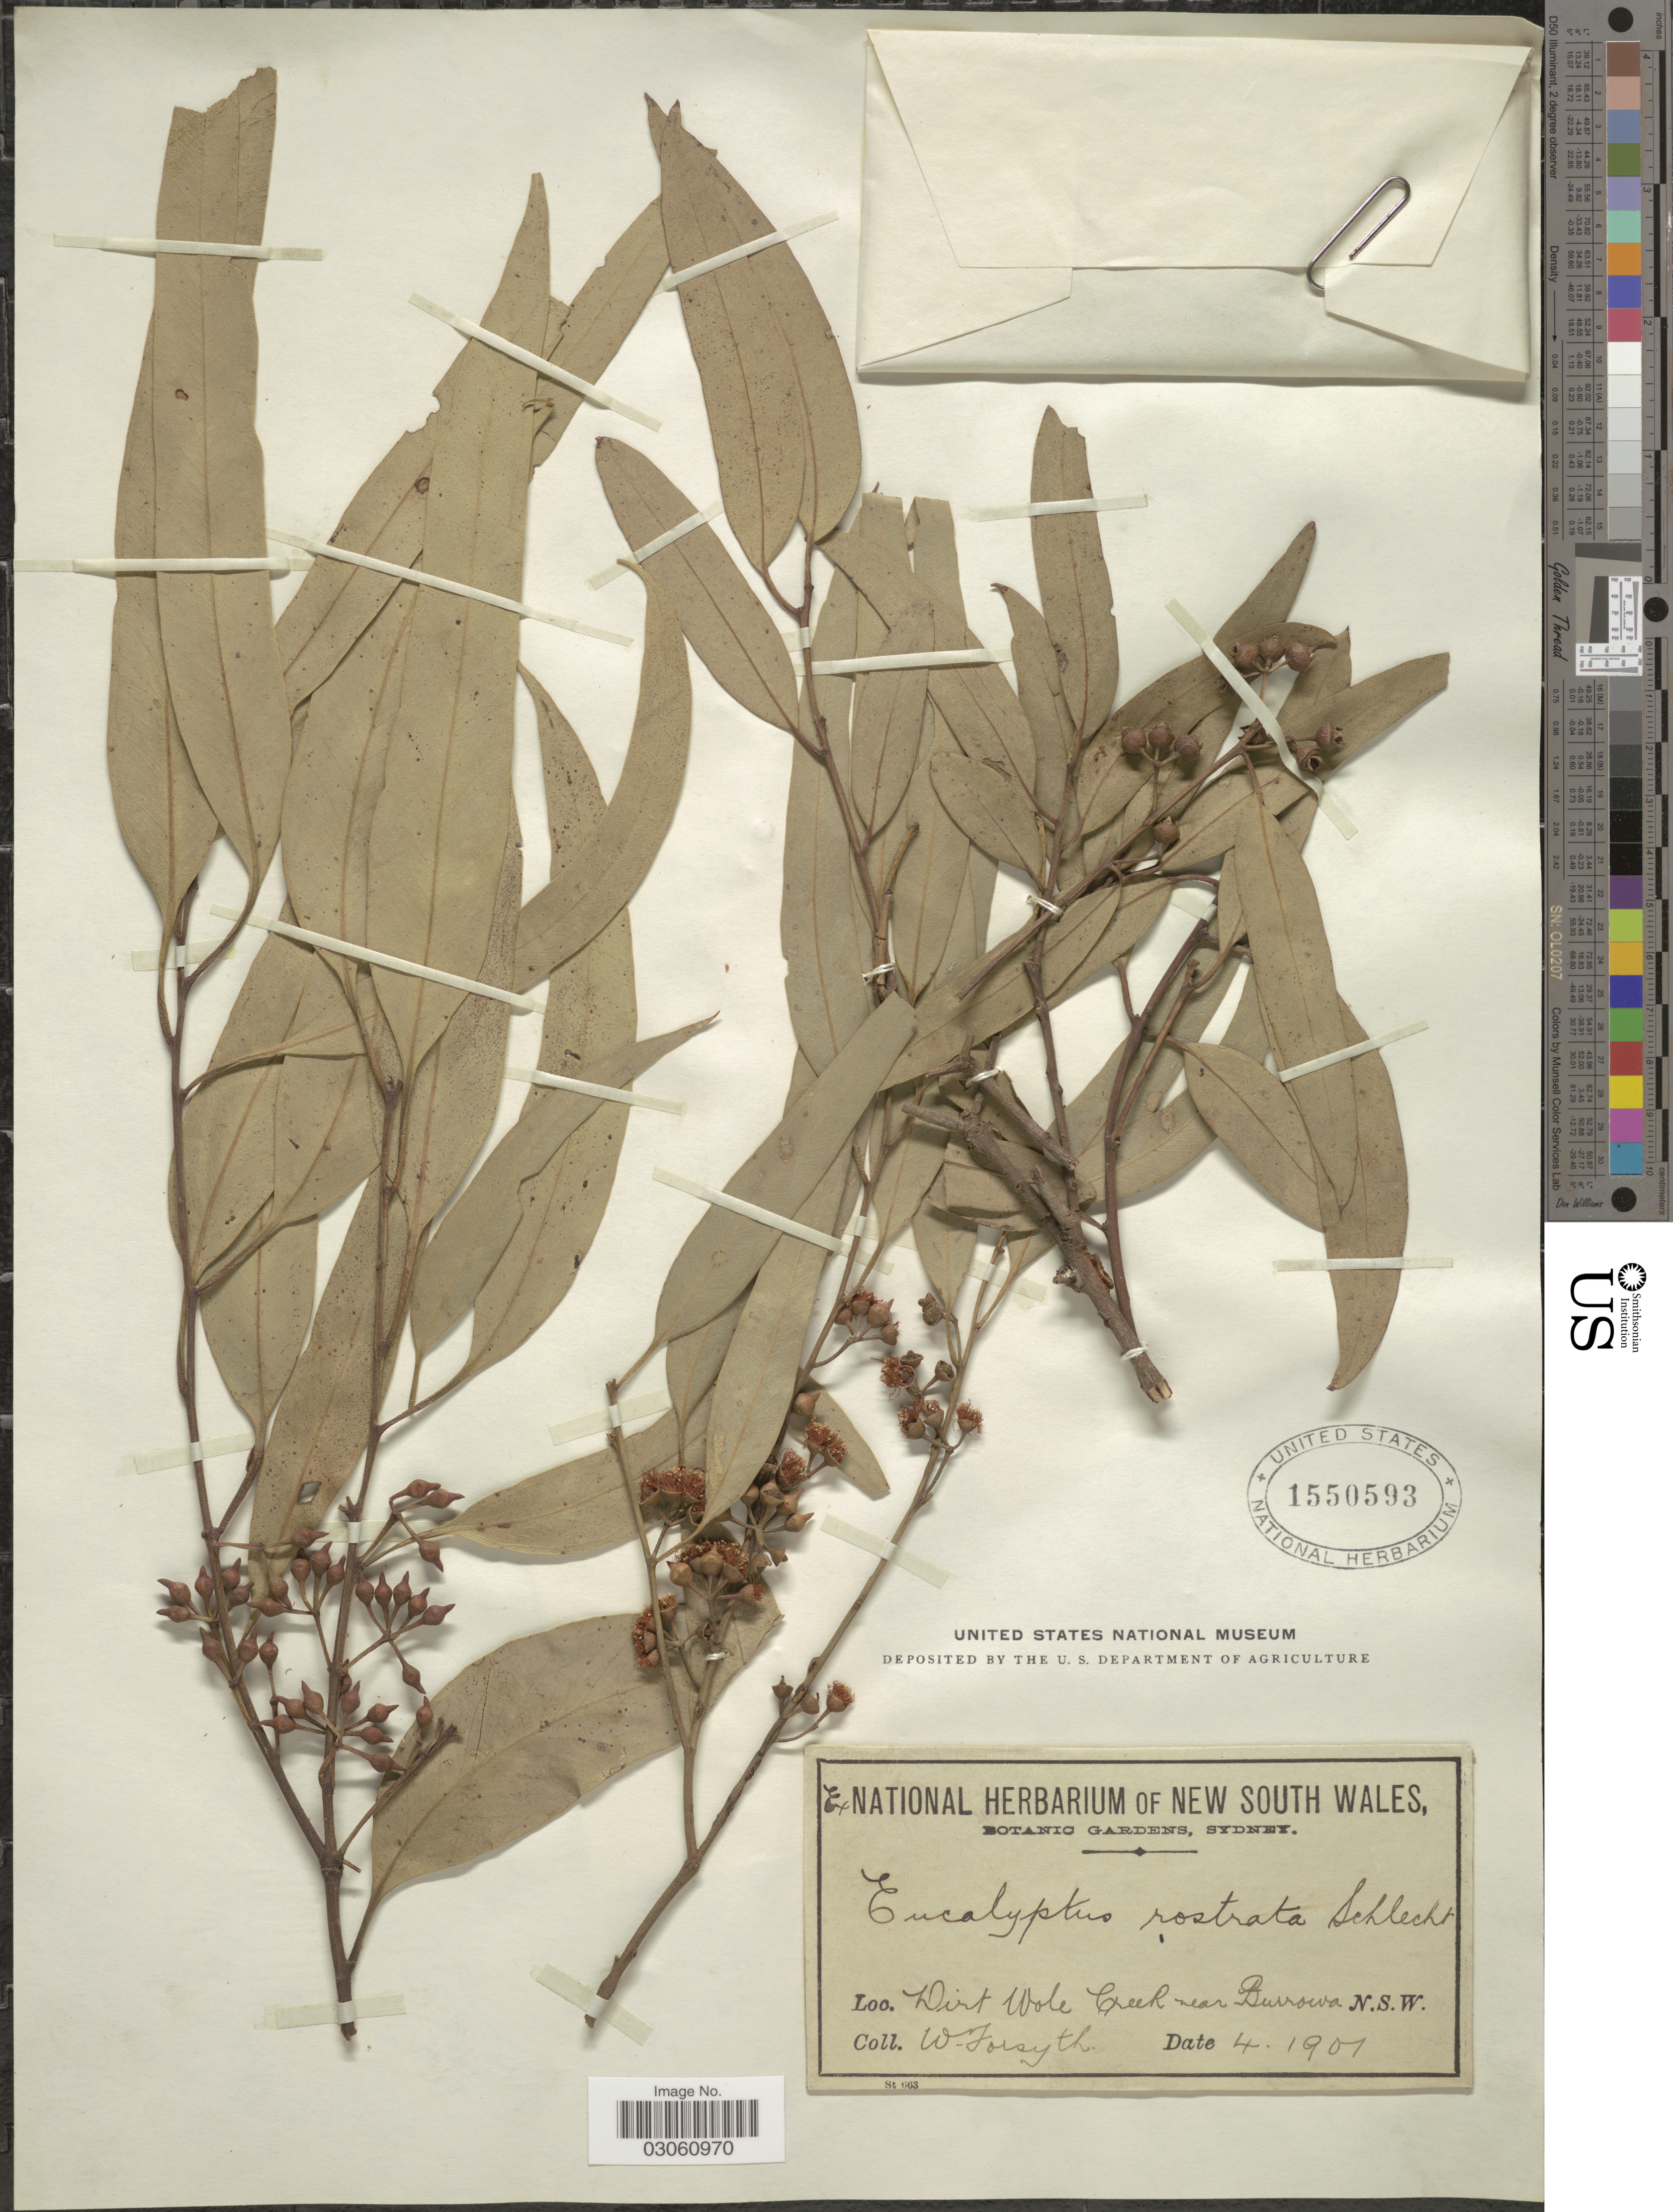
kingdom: Plantae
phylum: Tracheophyta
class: Magnoliopsida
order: Myrtales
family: Myrtaceae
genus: Eucalyptus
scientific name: Eucalyptus camaldulensis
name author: Dehnh.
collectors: W. Forsyth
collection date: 1901-04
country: Australia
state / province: New South Wales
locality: Dirt Wole Creek near Burrowa.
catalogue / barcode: US 1550593